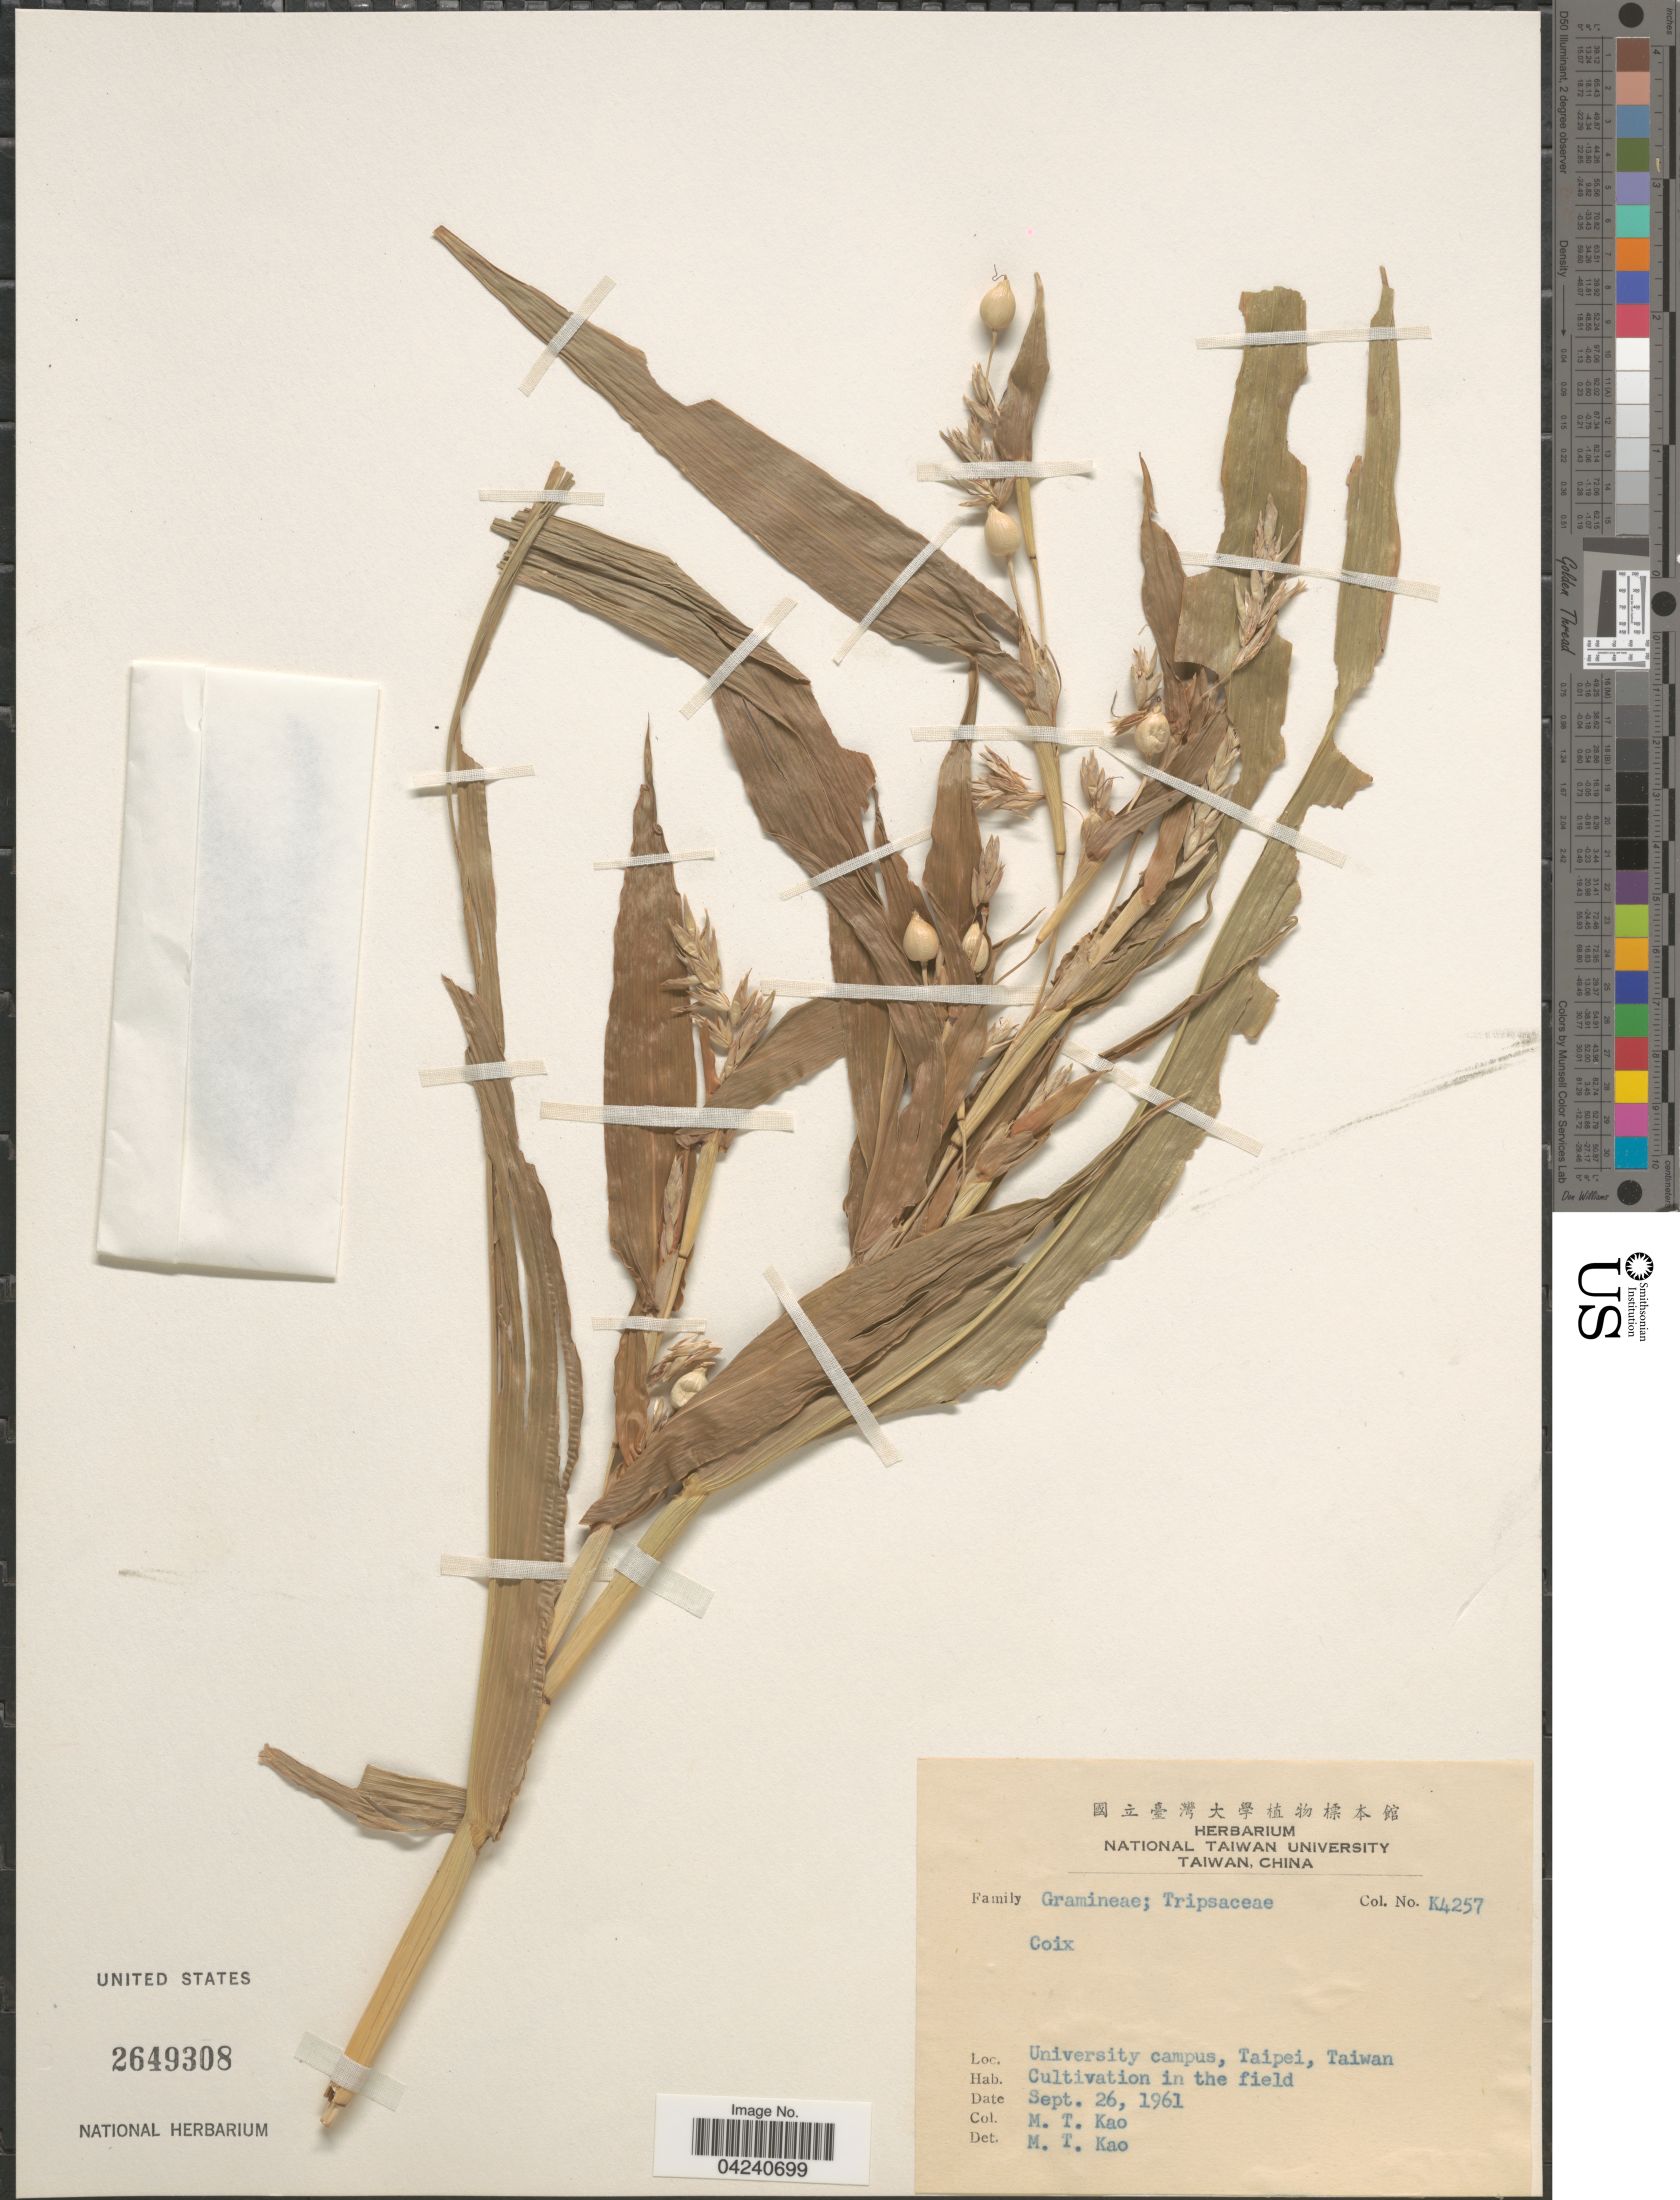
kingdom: Plantae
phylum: Tracheophyta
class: Liliopsida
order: Poales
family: Poaceae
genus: Coix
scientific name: Coix sp.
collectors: M. T. Kao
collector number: K4257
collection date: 1961-09-26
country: Taiwan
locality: University campus, Taipei.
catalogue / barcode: US 2649308